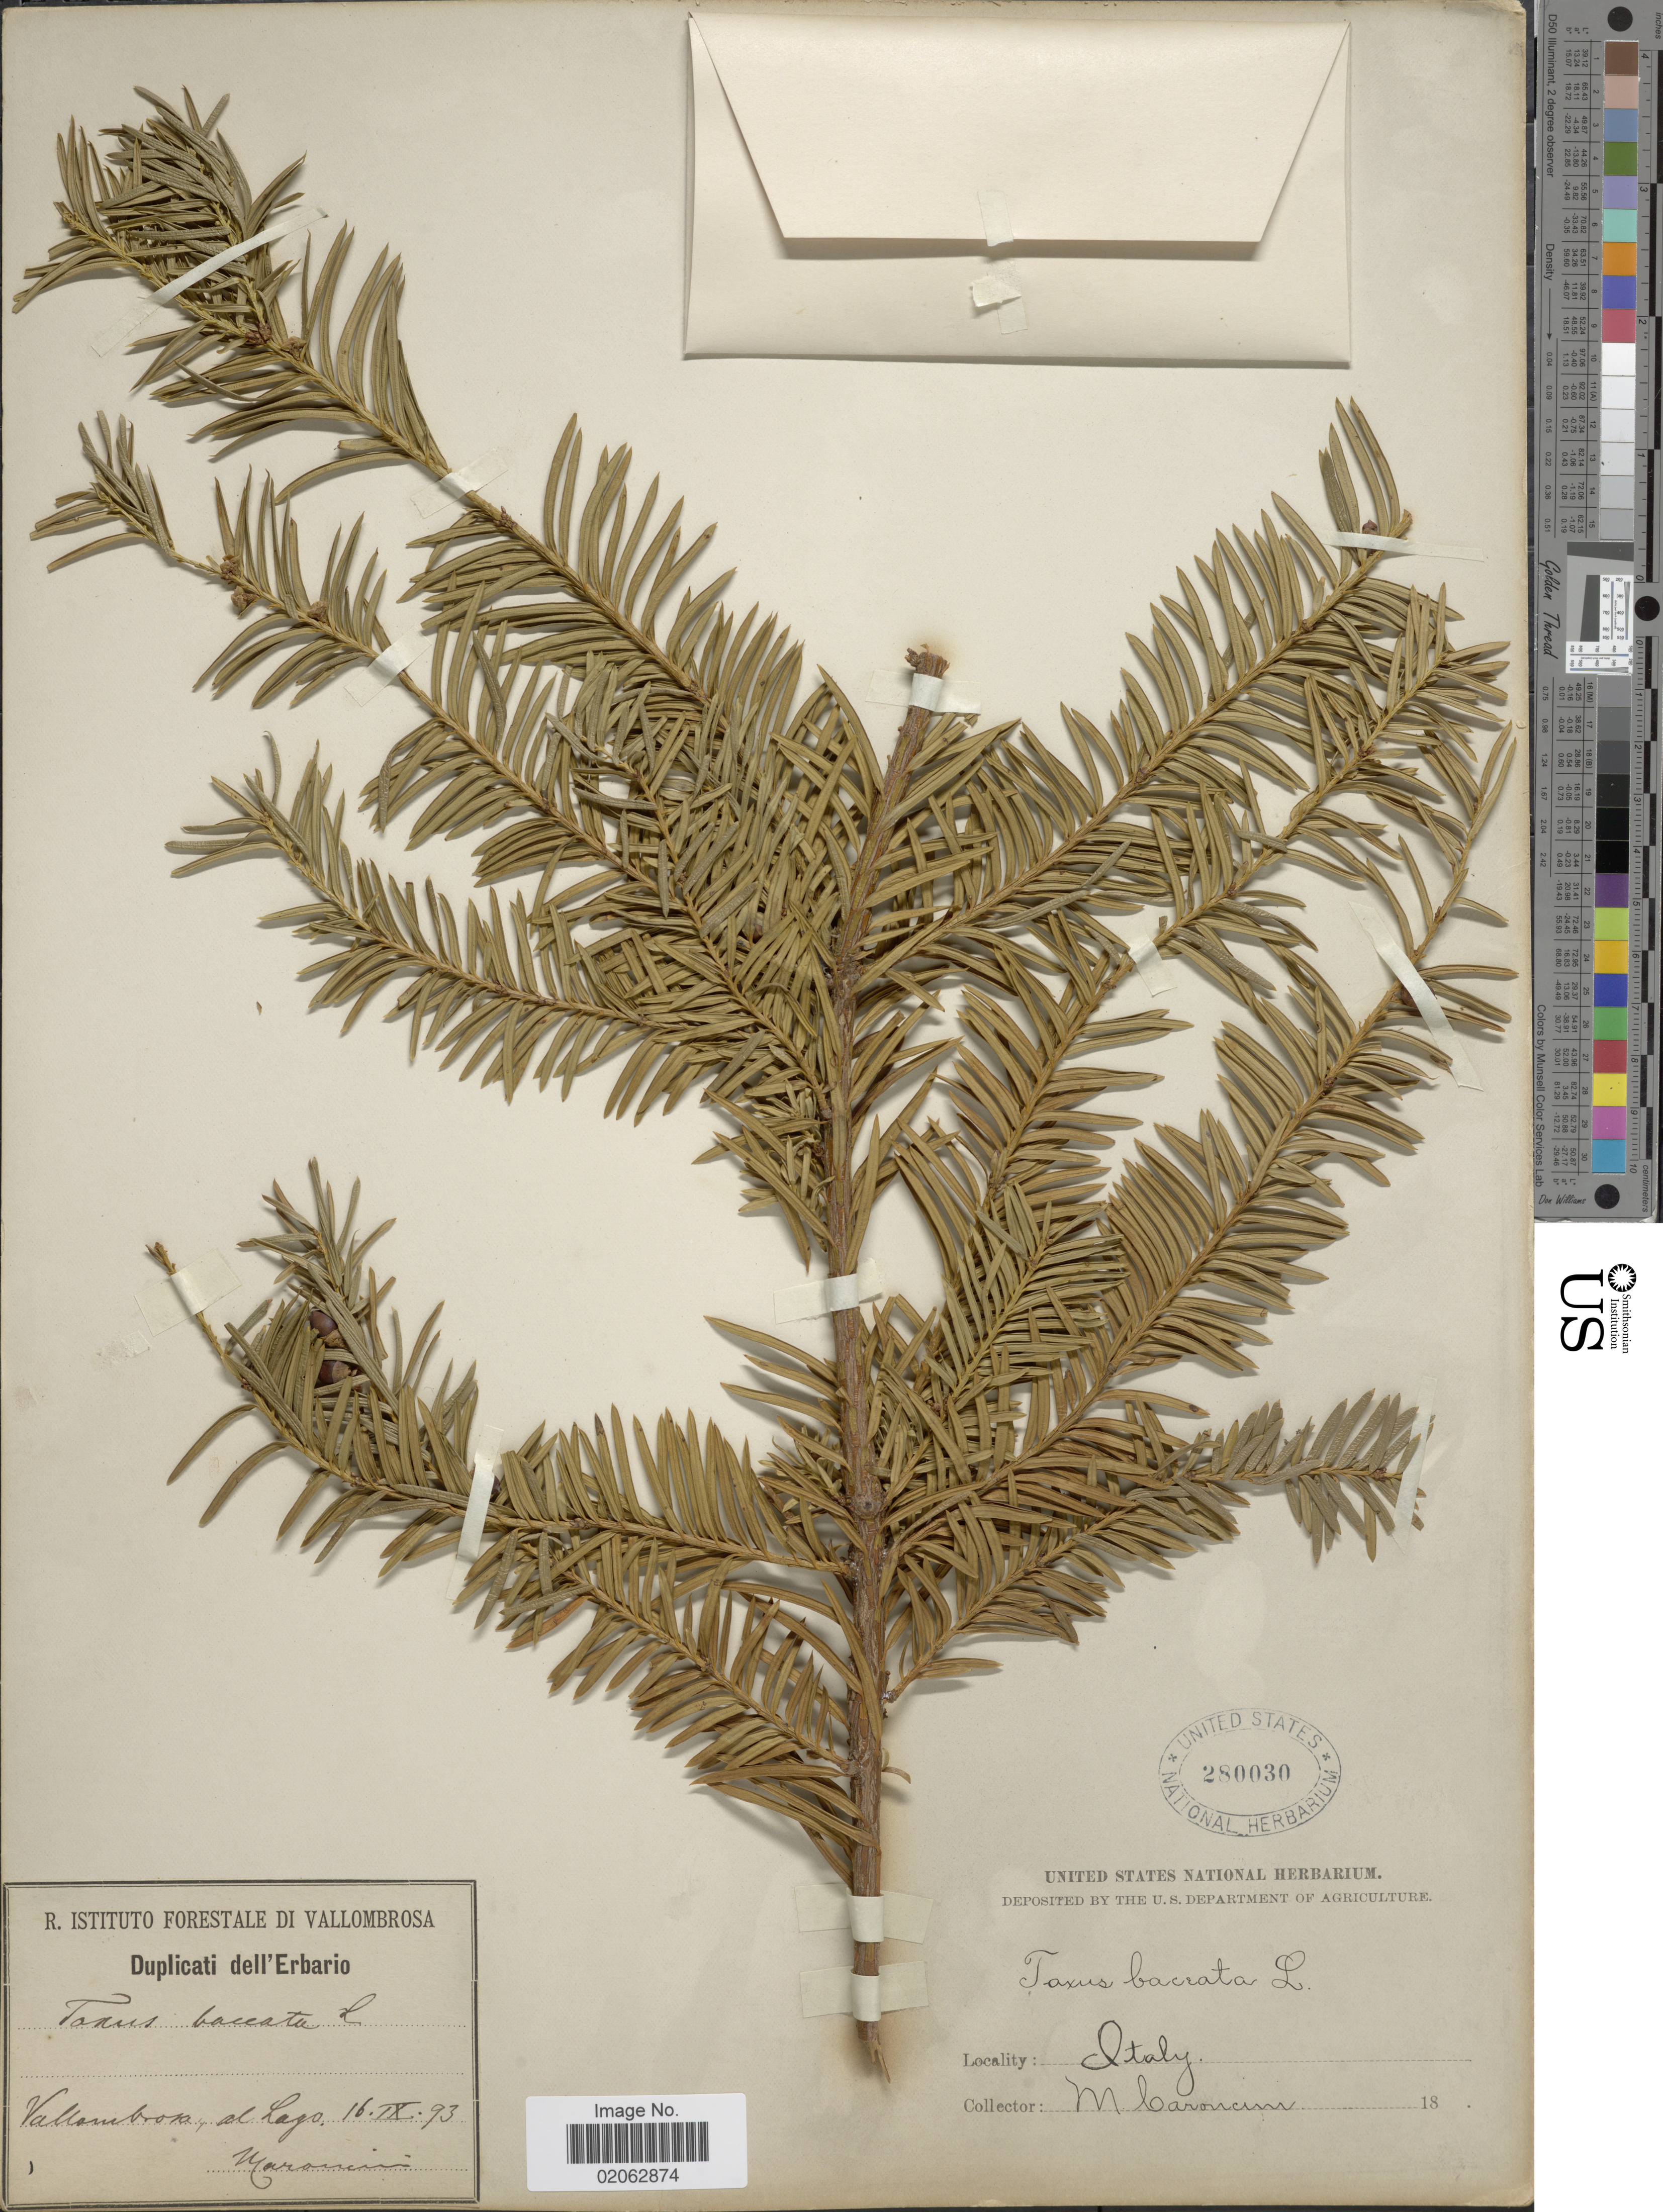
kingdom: Plantae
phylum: Tracheophyta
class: Pinopsida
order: Pinales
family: Taxaceae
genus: Taxus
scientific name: Taxus sp.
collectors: M. Caroncini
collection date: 1893-09-16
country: Italy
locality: Vallambrosa, al Lago.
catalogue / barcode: US 280030